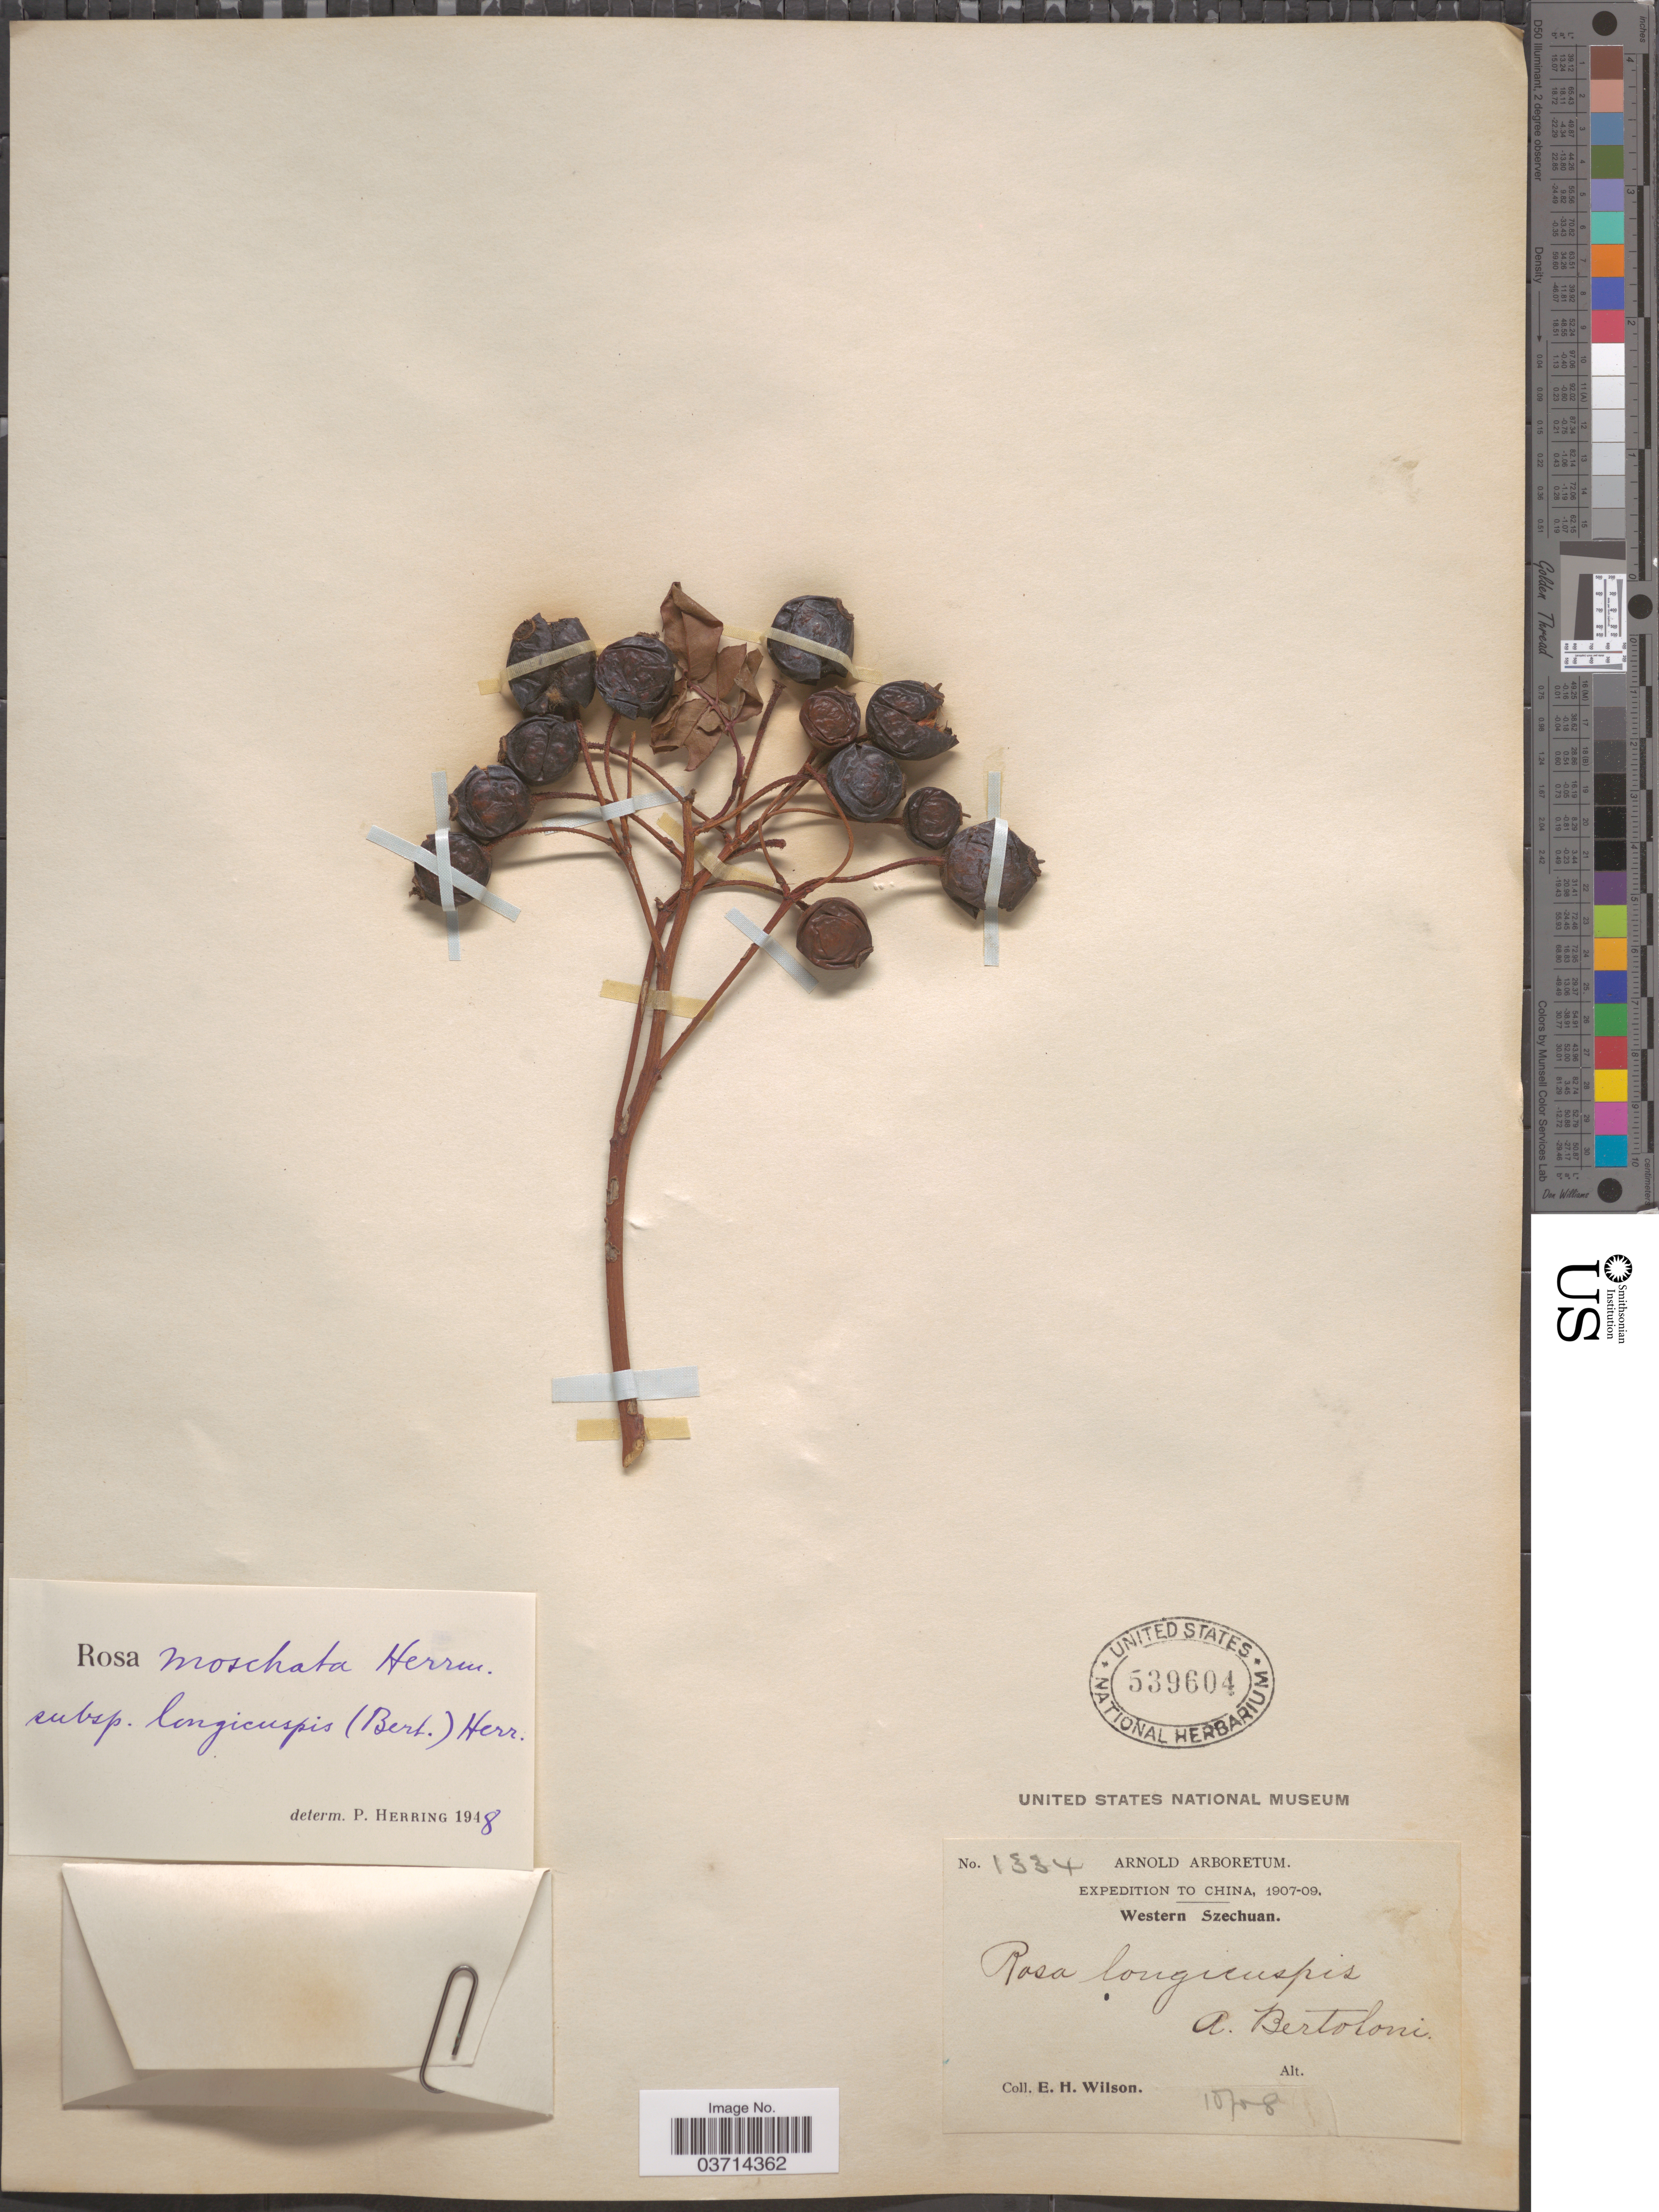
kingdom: Plantae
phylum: Tracheophyta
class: Magnoliopsida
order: Rosales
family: Rosaceae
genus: Rosa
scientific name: Rosa moschata subsp. longicuspis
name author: (Bertol.) Cardot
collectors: E. Wilson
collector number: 1334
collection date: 1908-10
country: China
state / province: Sichuan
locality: Western Szechuan.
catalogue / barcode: US 539604